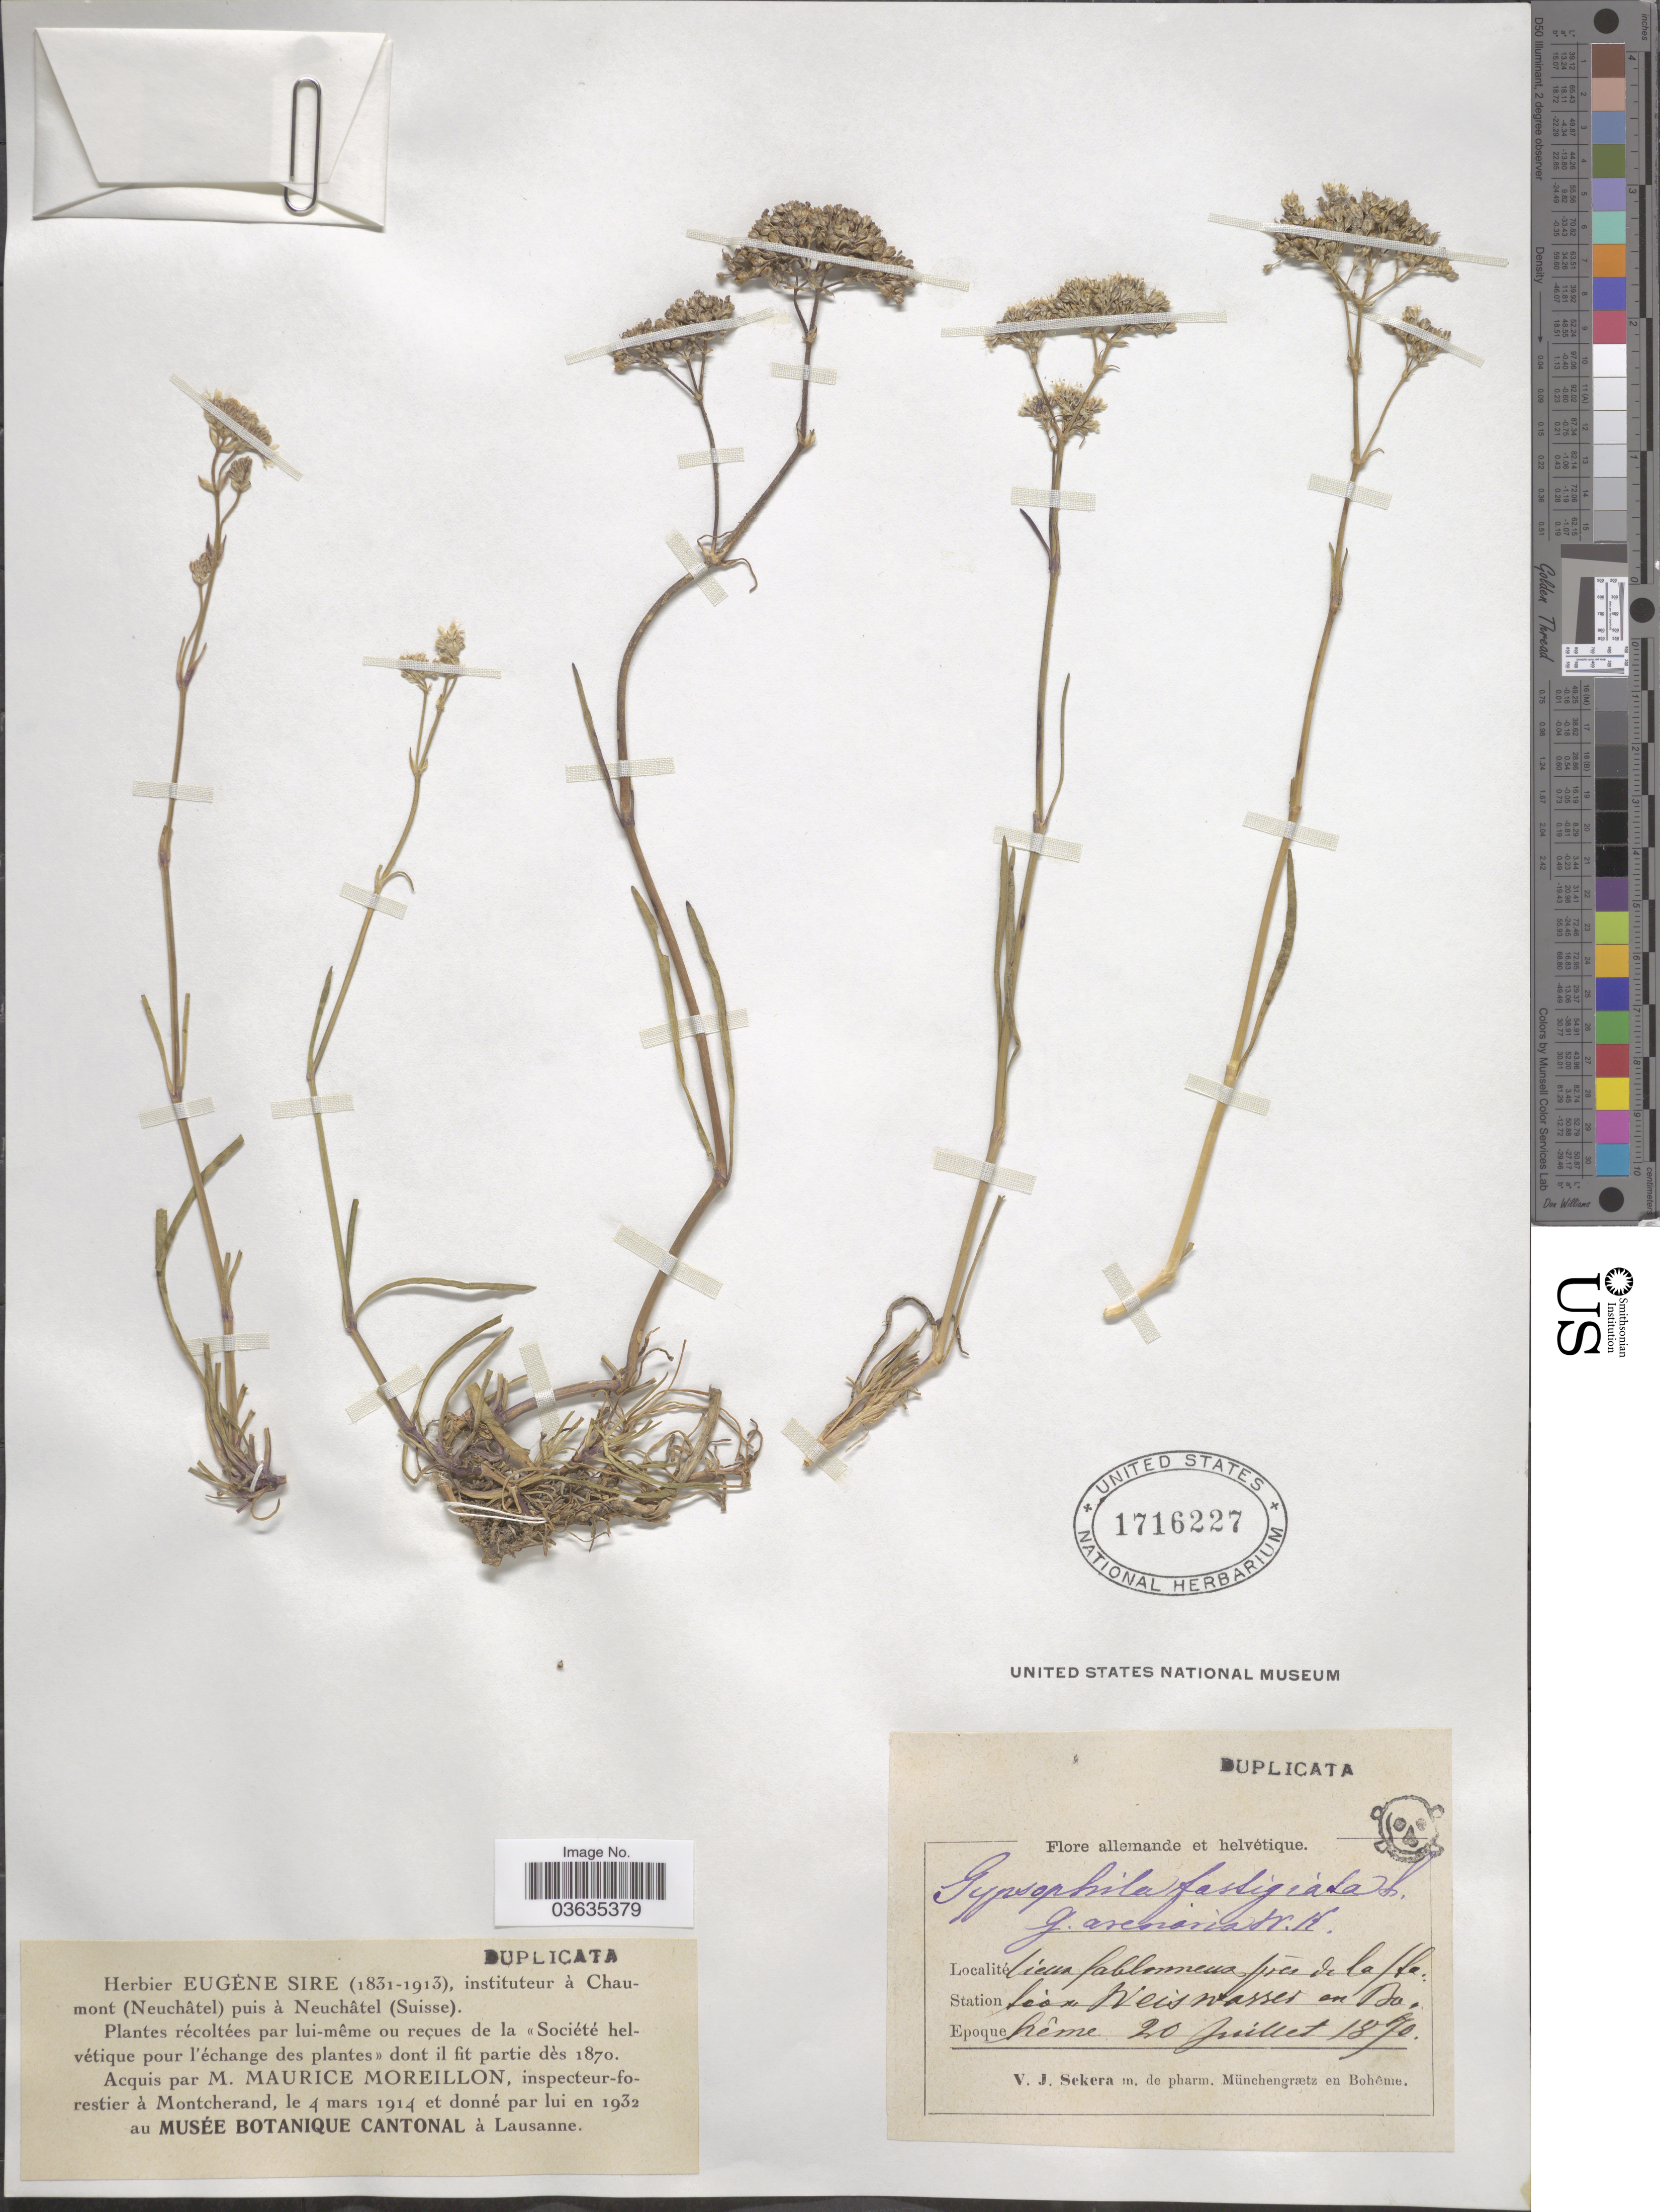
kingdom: Plantae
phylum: Tracheophyta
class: Magnoliopsida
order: Caryophyllales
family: Caryophyllaceae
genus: Gypsophila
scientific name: Gypsophila fastigiata var. arenaria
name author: (Waldst. & Kit.) Fr.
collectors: V. Sekera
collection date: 1870-07-20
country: Czechia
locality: Allemande et helvétique. Lieux sablonneux prés de la Station Weiswasser en Bohême.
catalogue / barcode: US 1716227